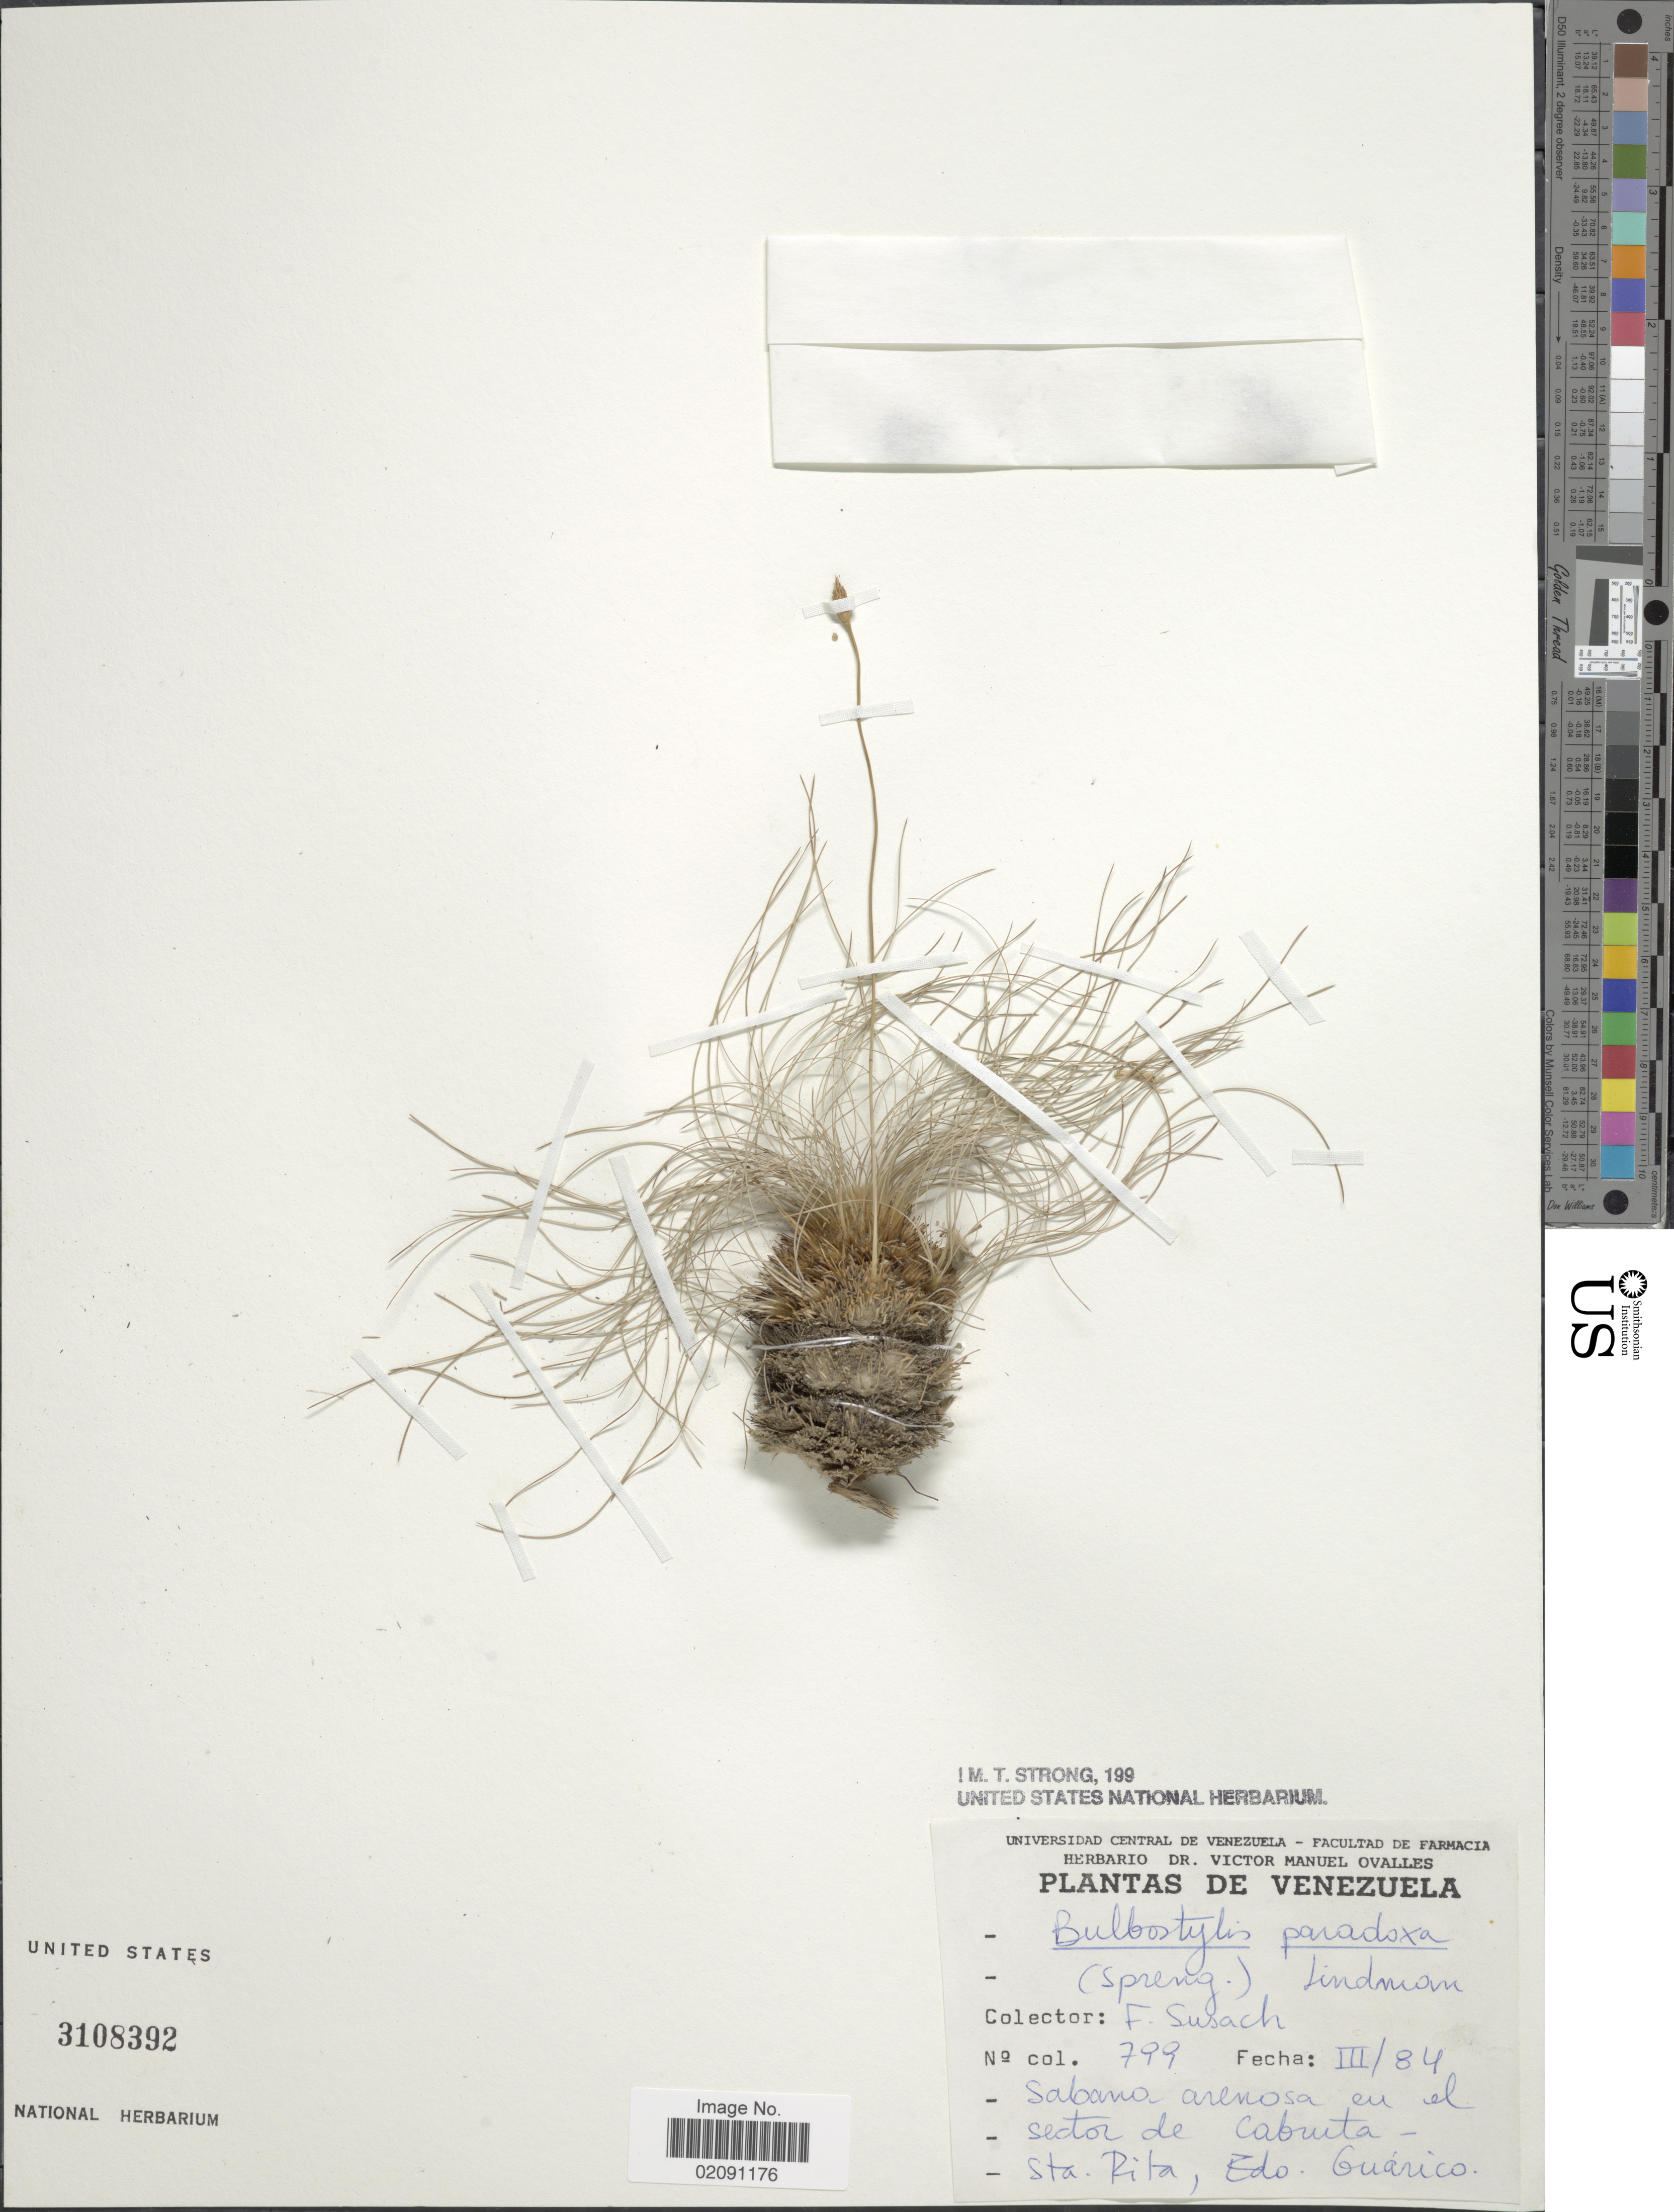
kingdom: Plantae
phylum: Tracheophyta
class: Liliopsida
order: Poales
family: Cyperaceae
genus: Bulbostylis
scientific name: Bulbostylis paradoxa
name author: (Spreng.) Lindm.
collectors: F. Susach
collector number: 799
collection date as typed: Transcribed d/m/y: /3/84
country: Venezuela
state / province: Guárico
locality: Sabana arenoso en el sector de Cabruta, Sta. Rita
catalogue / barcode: US 3108392